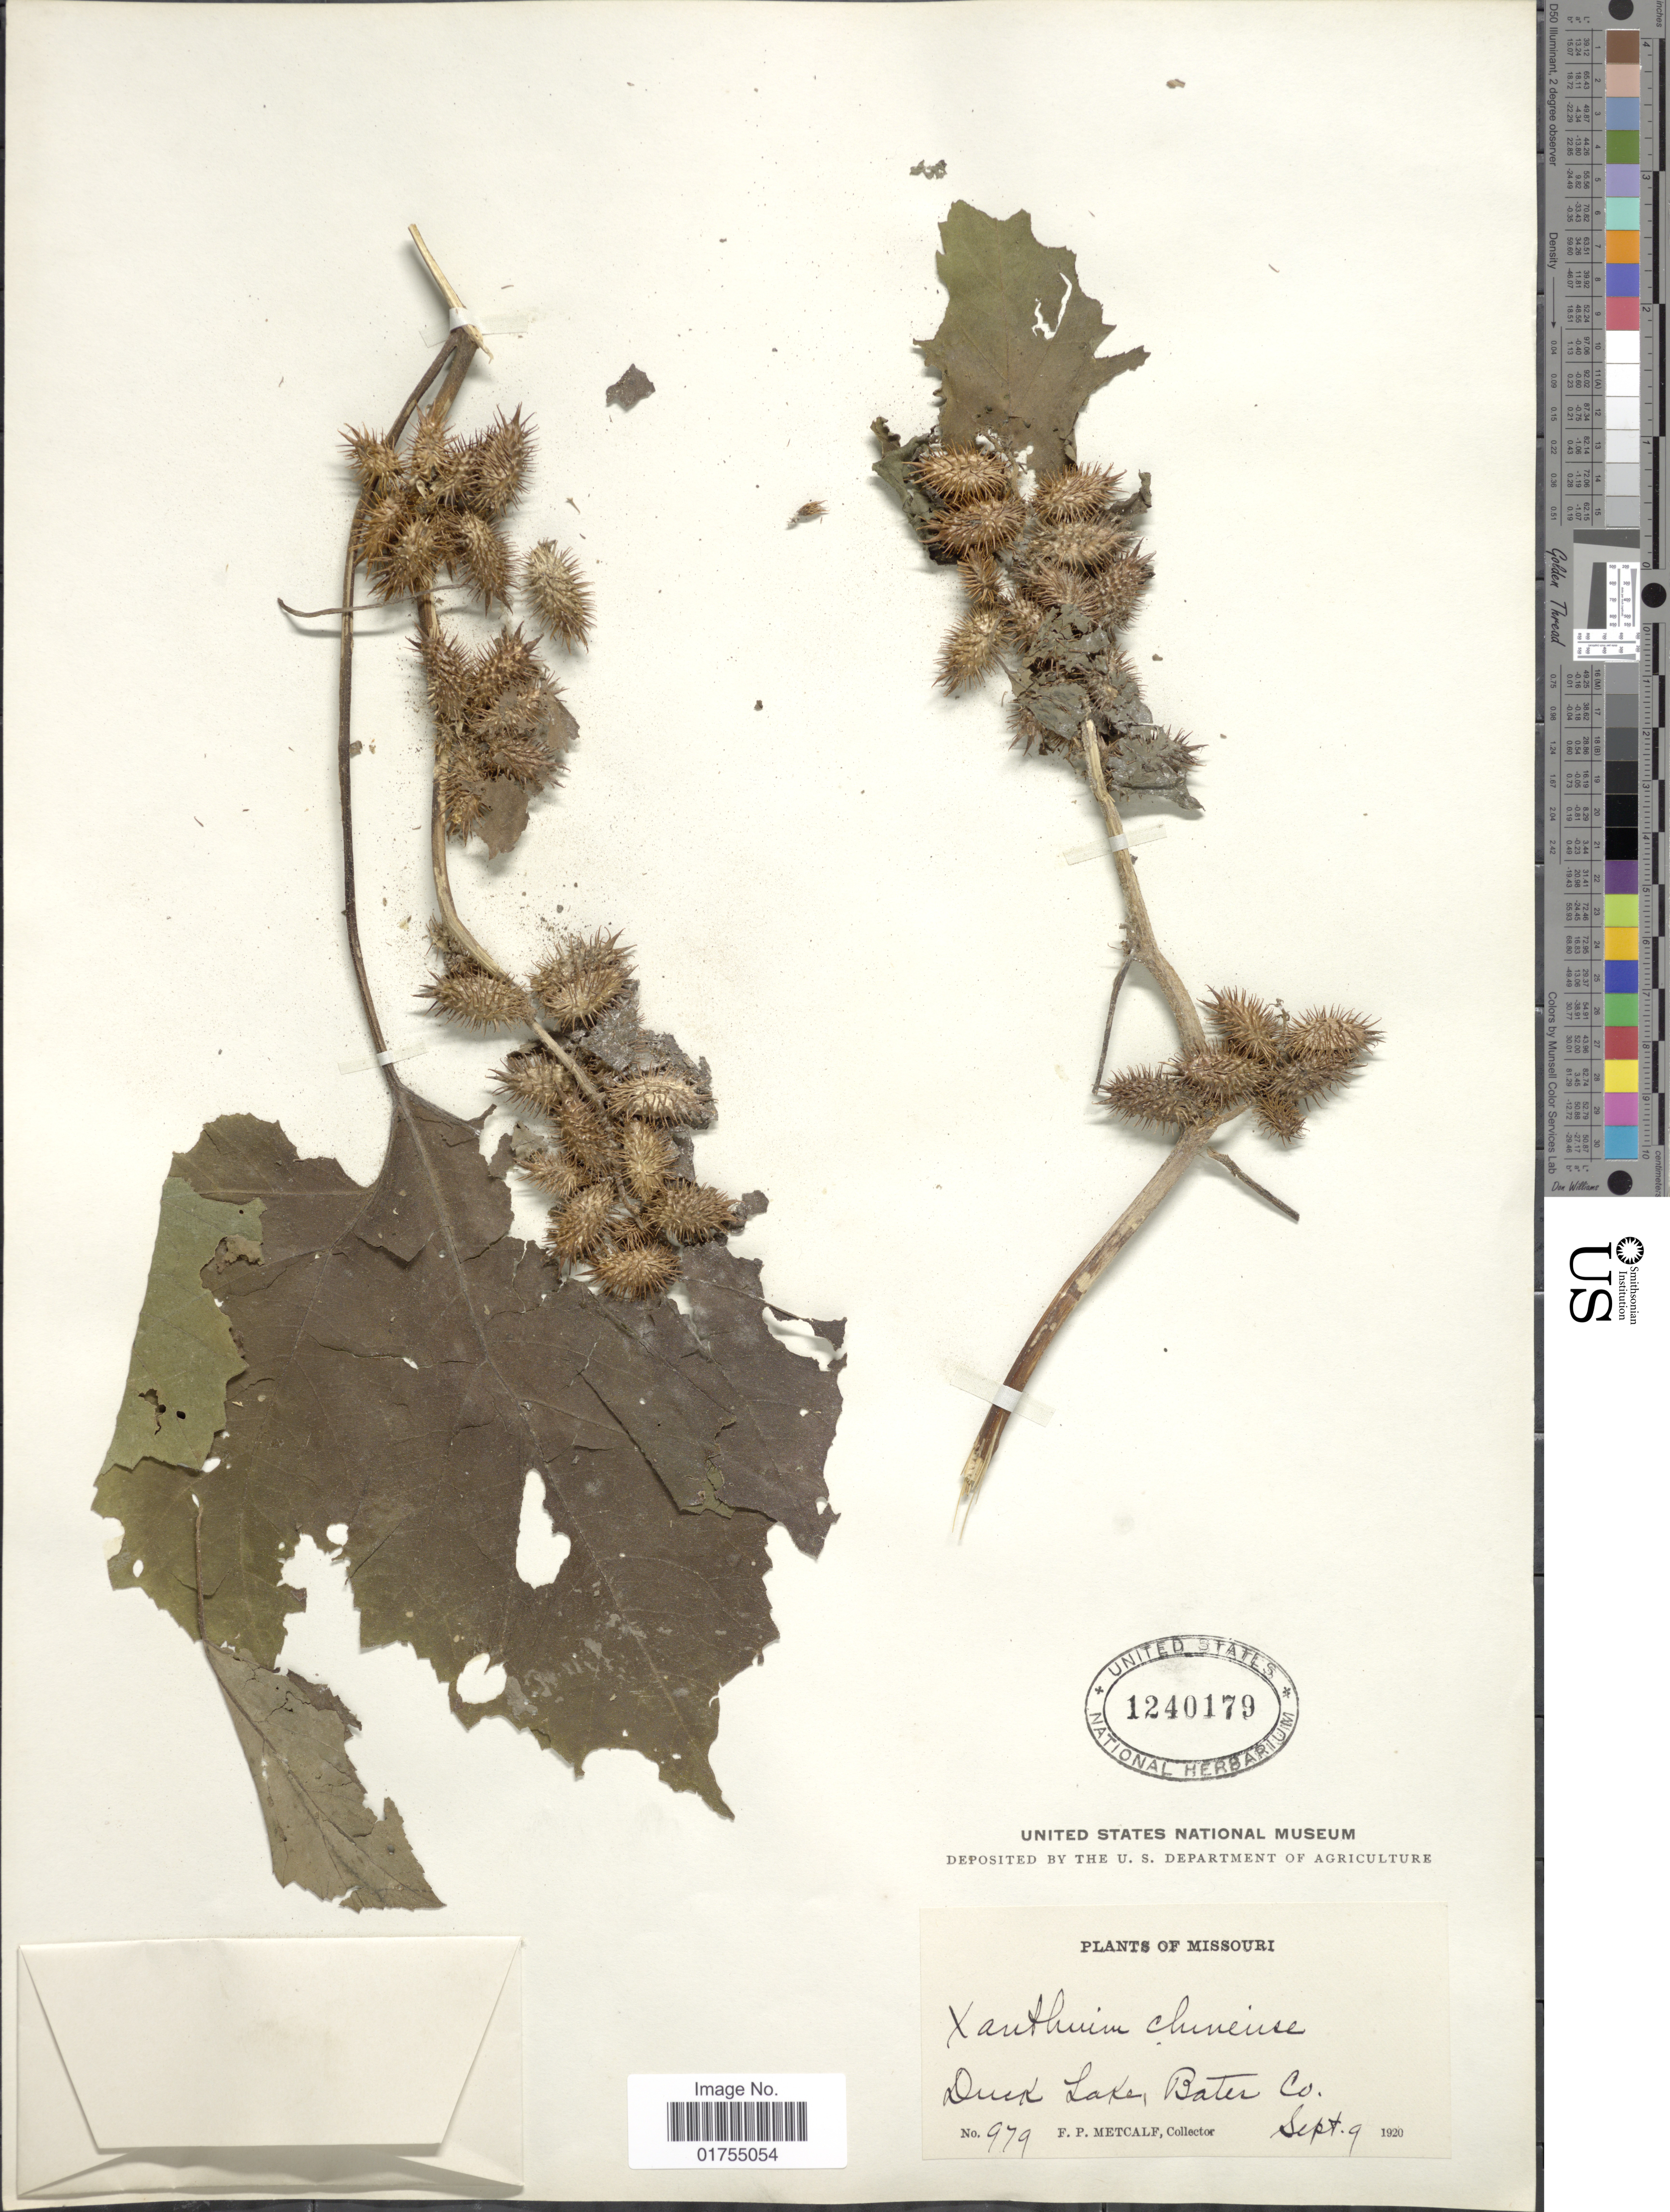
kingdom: Plantae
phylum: Tracheophyta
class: Magnoliopsida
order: Asterales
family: Asteraceae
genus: Xanthium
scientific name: Xanthium chinense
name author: Mill.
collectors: F. Metcalf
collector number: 979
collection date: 1920-09-09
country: United States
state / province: Missouri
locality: Duck Lake, Bates Co.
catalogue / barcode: US 1240179